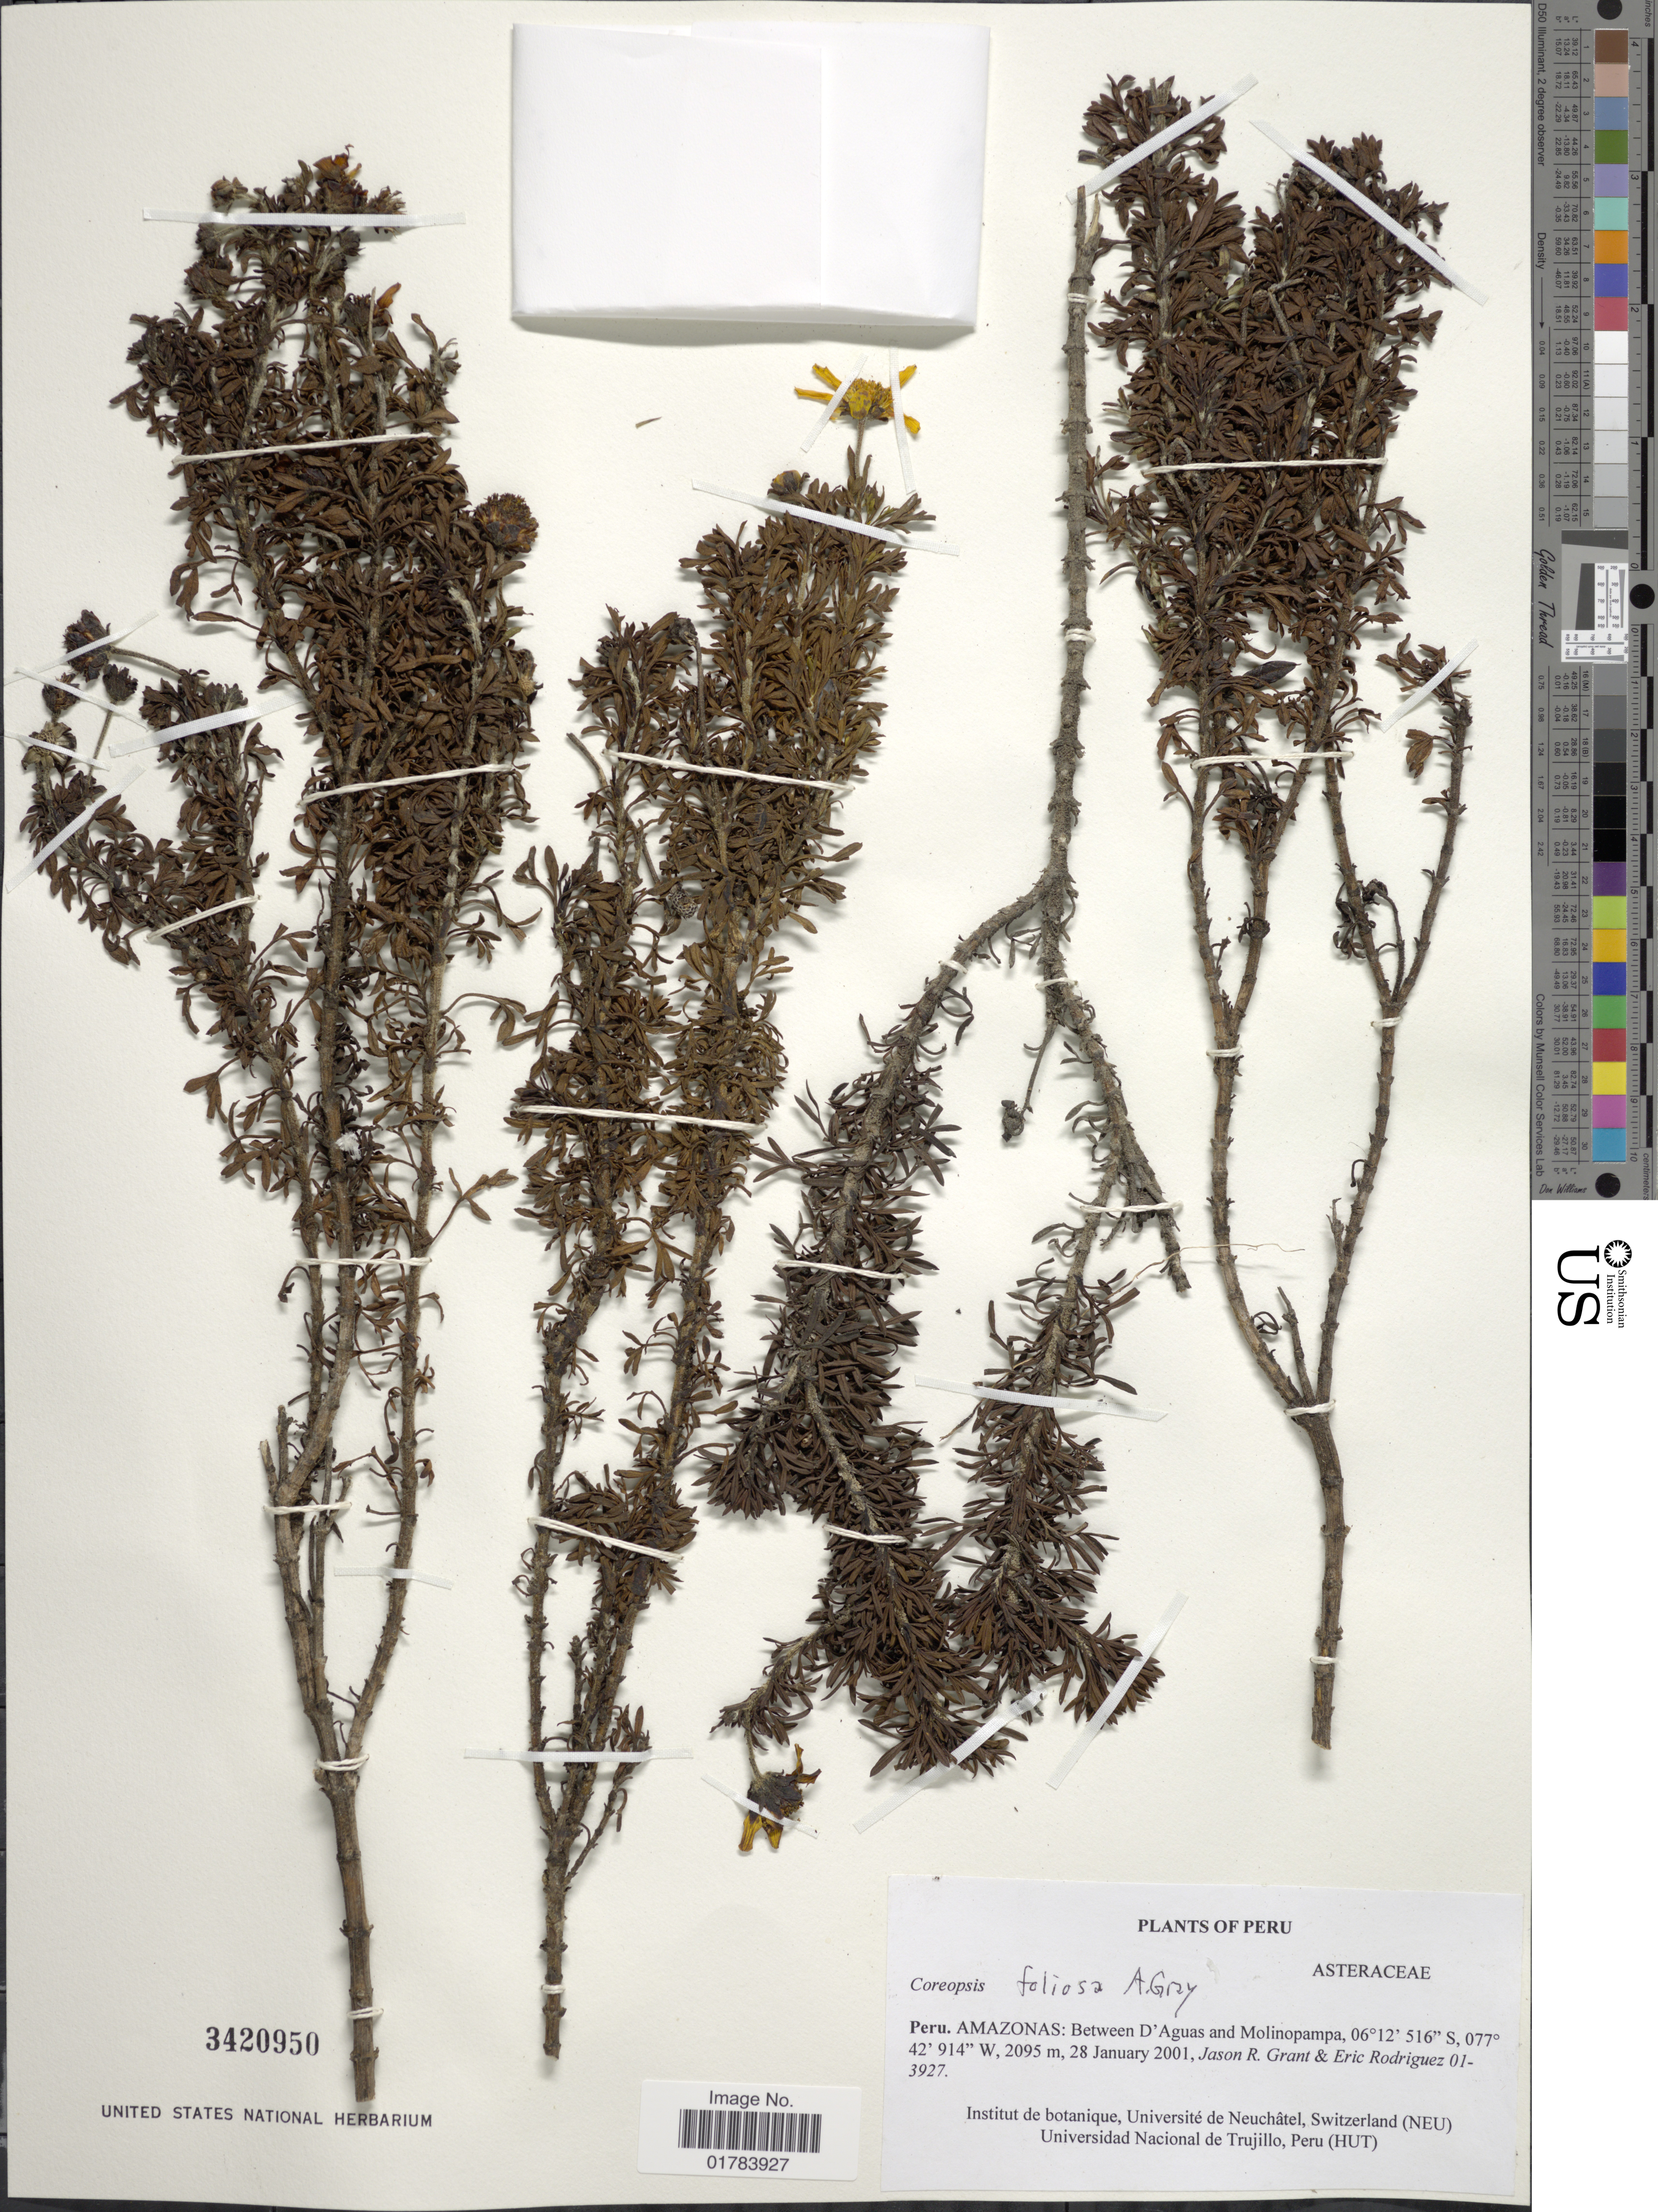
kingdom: Plantae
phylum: Tracheophyta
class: Magnoliopsida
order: Asterales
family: Asteraceae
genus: Coreopsis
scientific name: Coreopsis foliosa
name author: A. Gray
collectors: J. R. Grant & E. Rodriguez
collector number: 3927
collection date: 2001-01-28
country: Peru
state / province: Amazonas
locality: Between D'Aguas and Molinopampa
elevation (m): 2095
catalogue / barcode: US 3420950